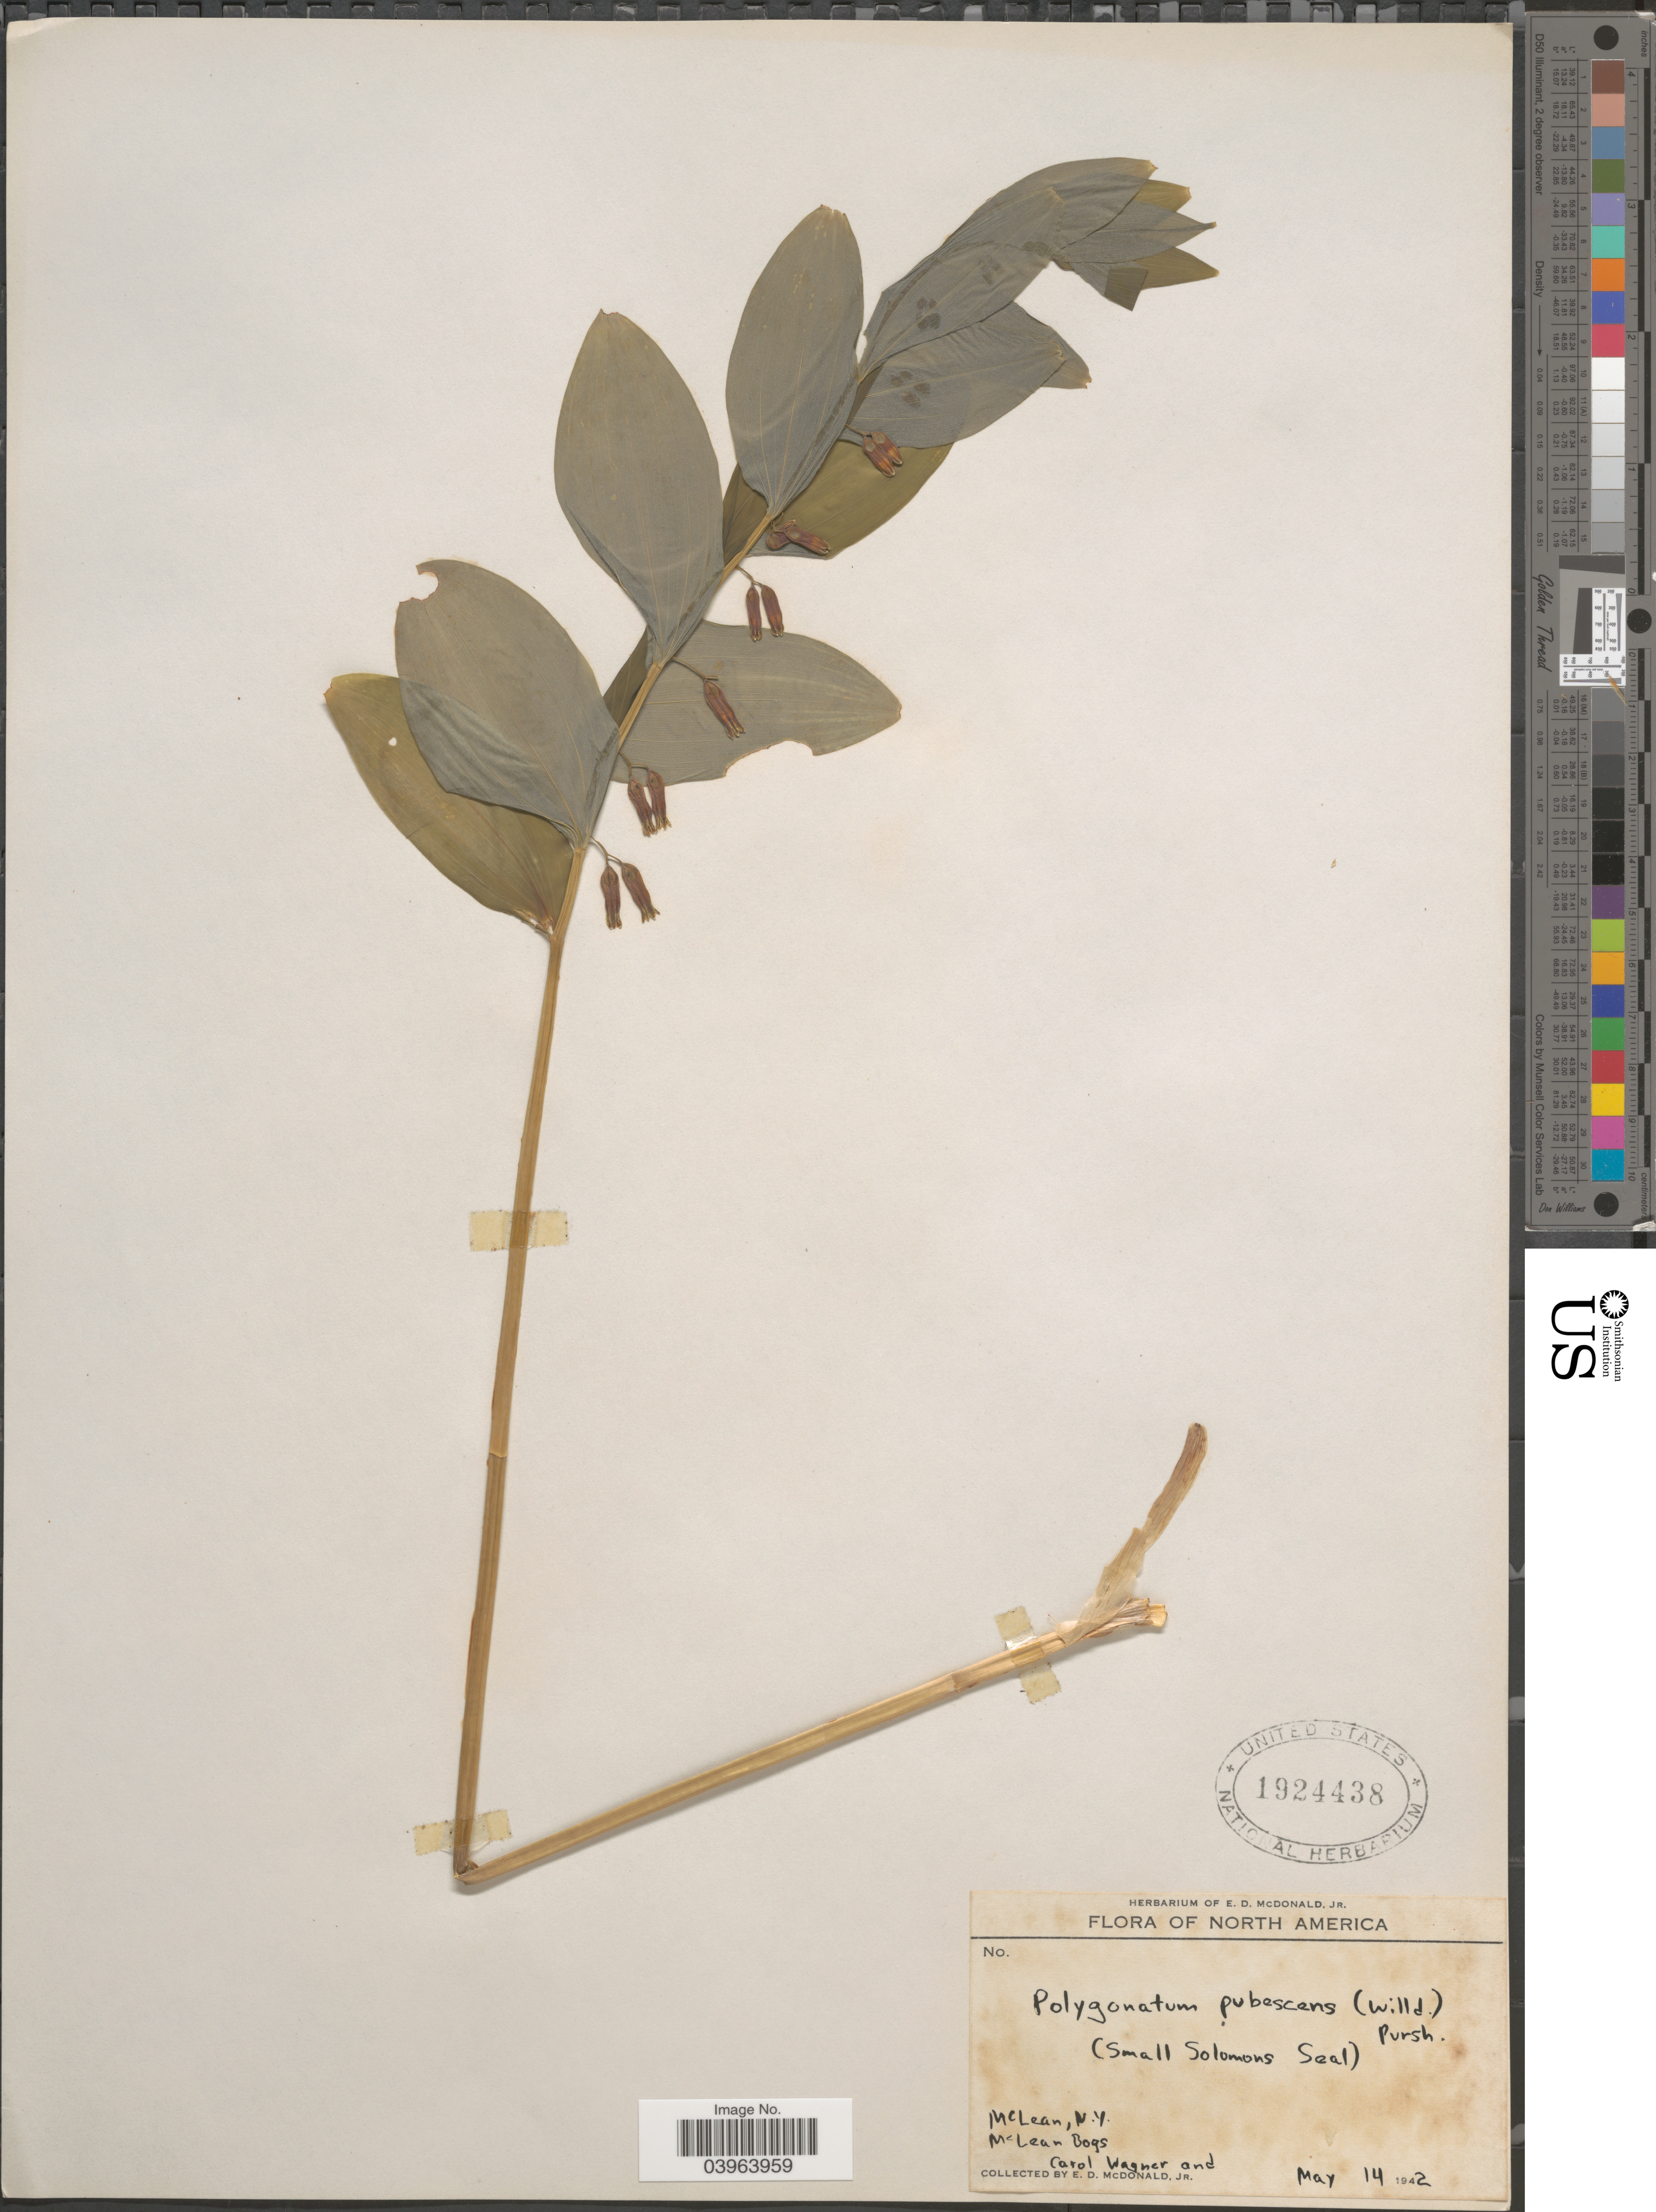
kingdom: Plantae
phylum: Tracheophyta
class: Liliopsida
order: Asparagales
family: Asparagaceae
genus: Polygonatum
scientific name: Polygonatum pubescens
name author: (Willd.) Pursh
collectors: C. Wagner & E. D. McDonald Jr.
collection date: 1942-05-14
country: United States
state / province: New York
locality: McLean, McLean Bogs.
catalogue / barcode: US 1924438